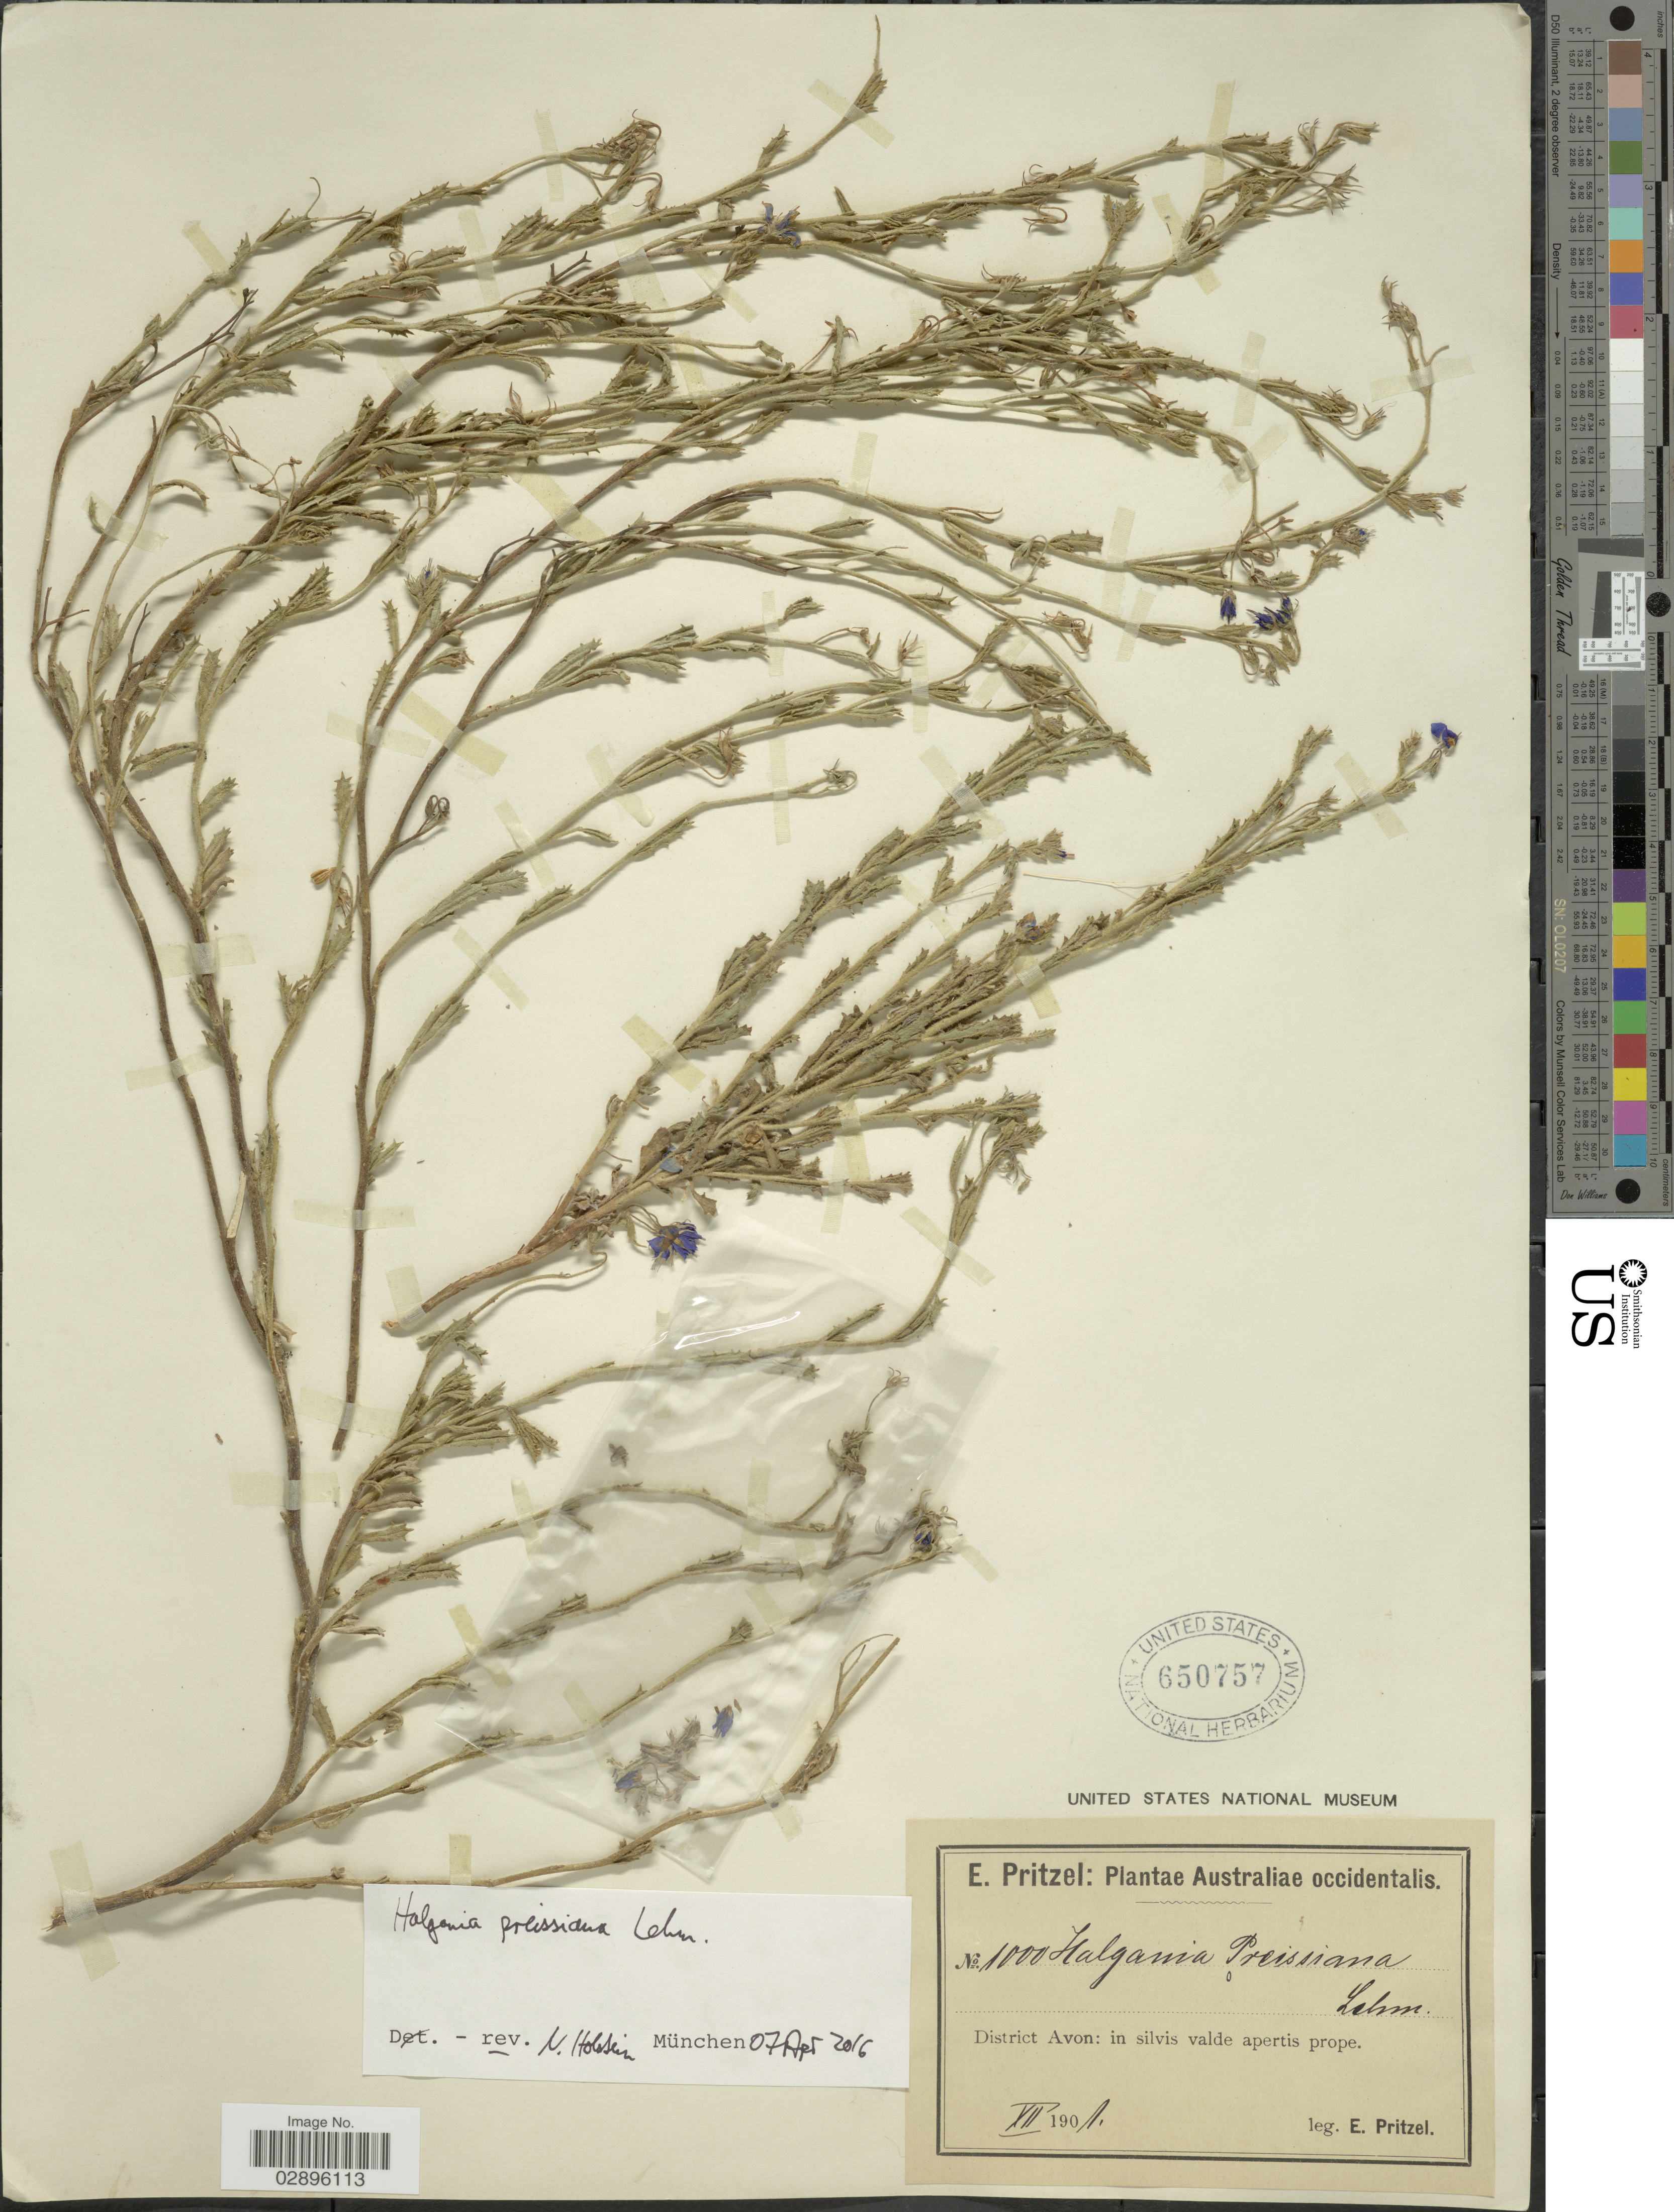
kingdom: Plantae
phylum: Tracheophyta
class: Magnoliopsida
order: Boraginales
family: Ehretiaceae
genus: Halgania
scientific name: Halgania preissiana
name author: Lehm.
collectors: E. G. Pritzel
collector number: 1000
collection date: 1901-12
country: Australia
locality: District Avon: in silvis valde apertis prope.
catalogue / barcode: US 650757